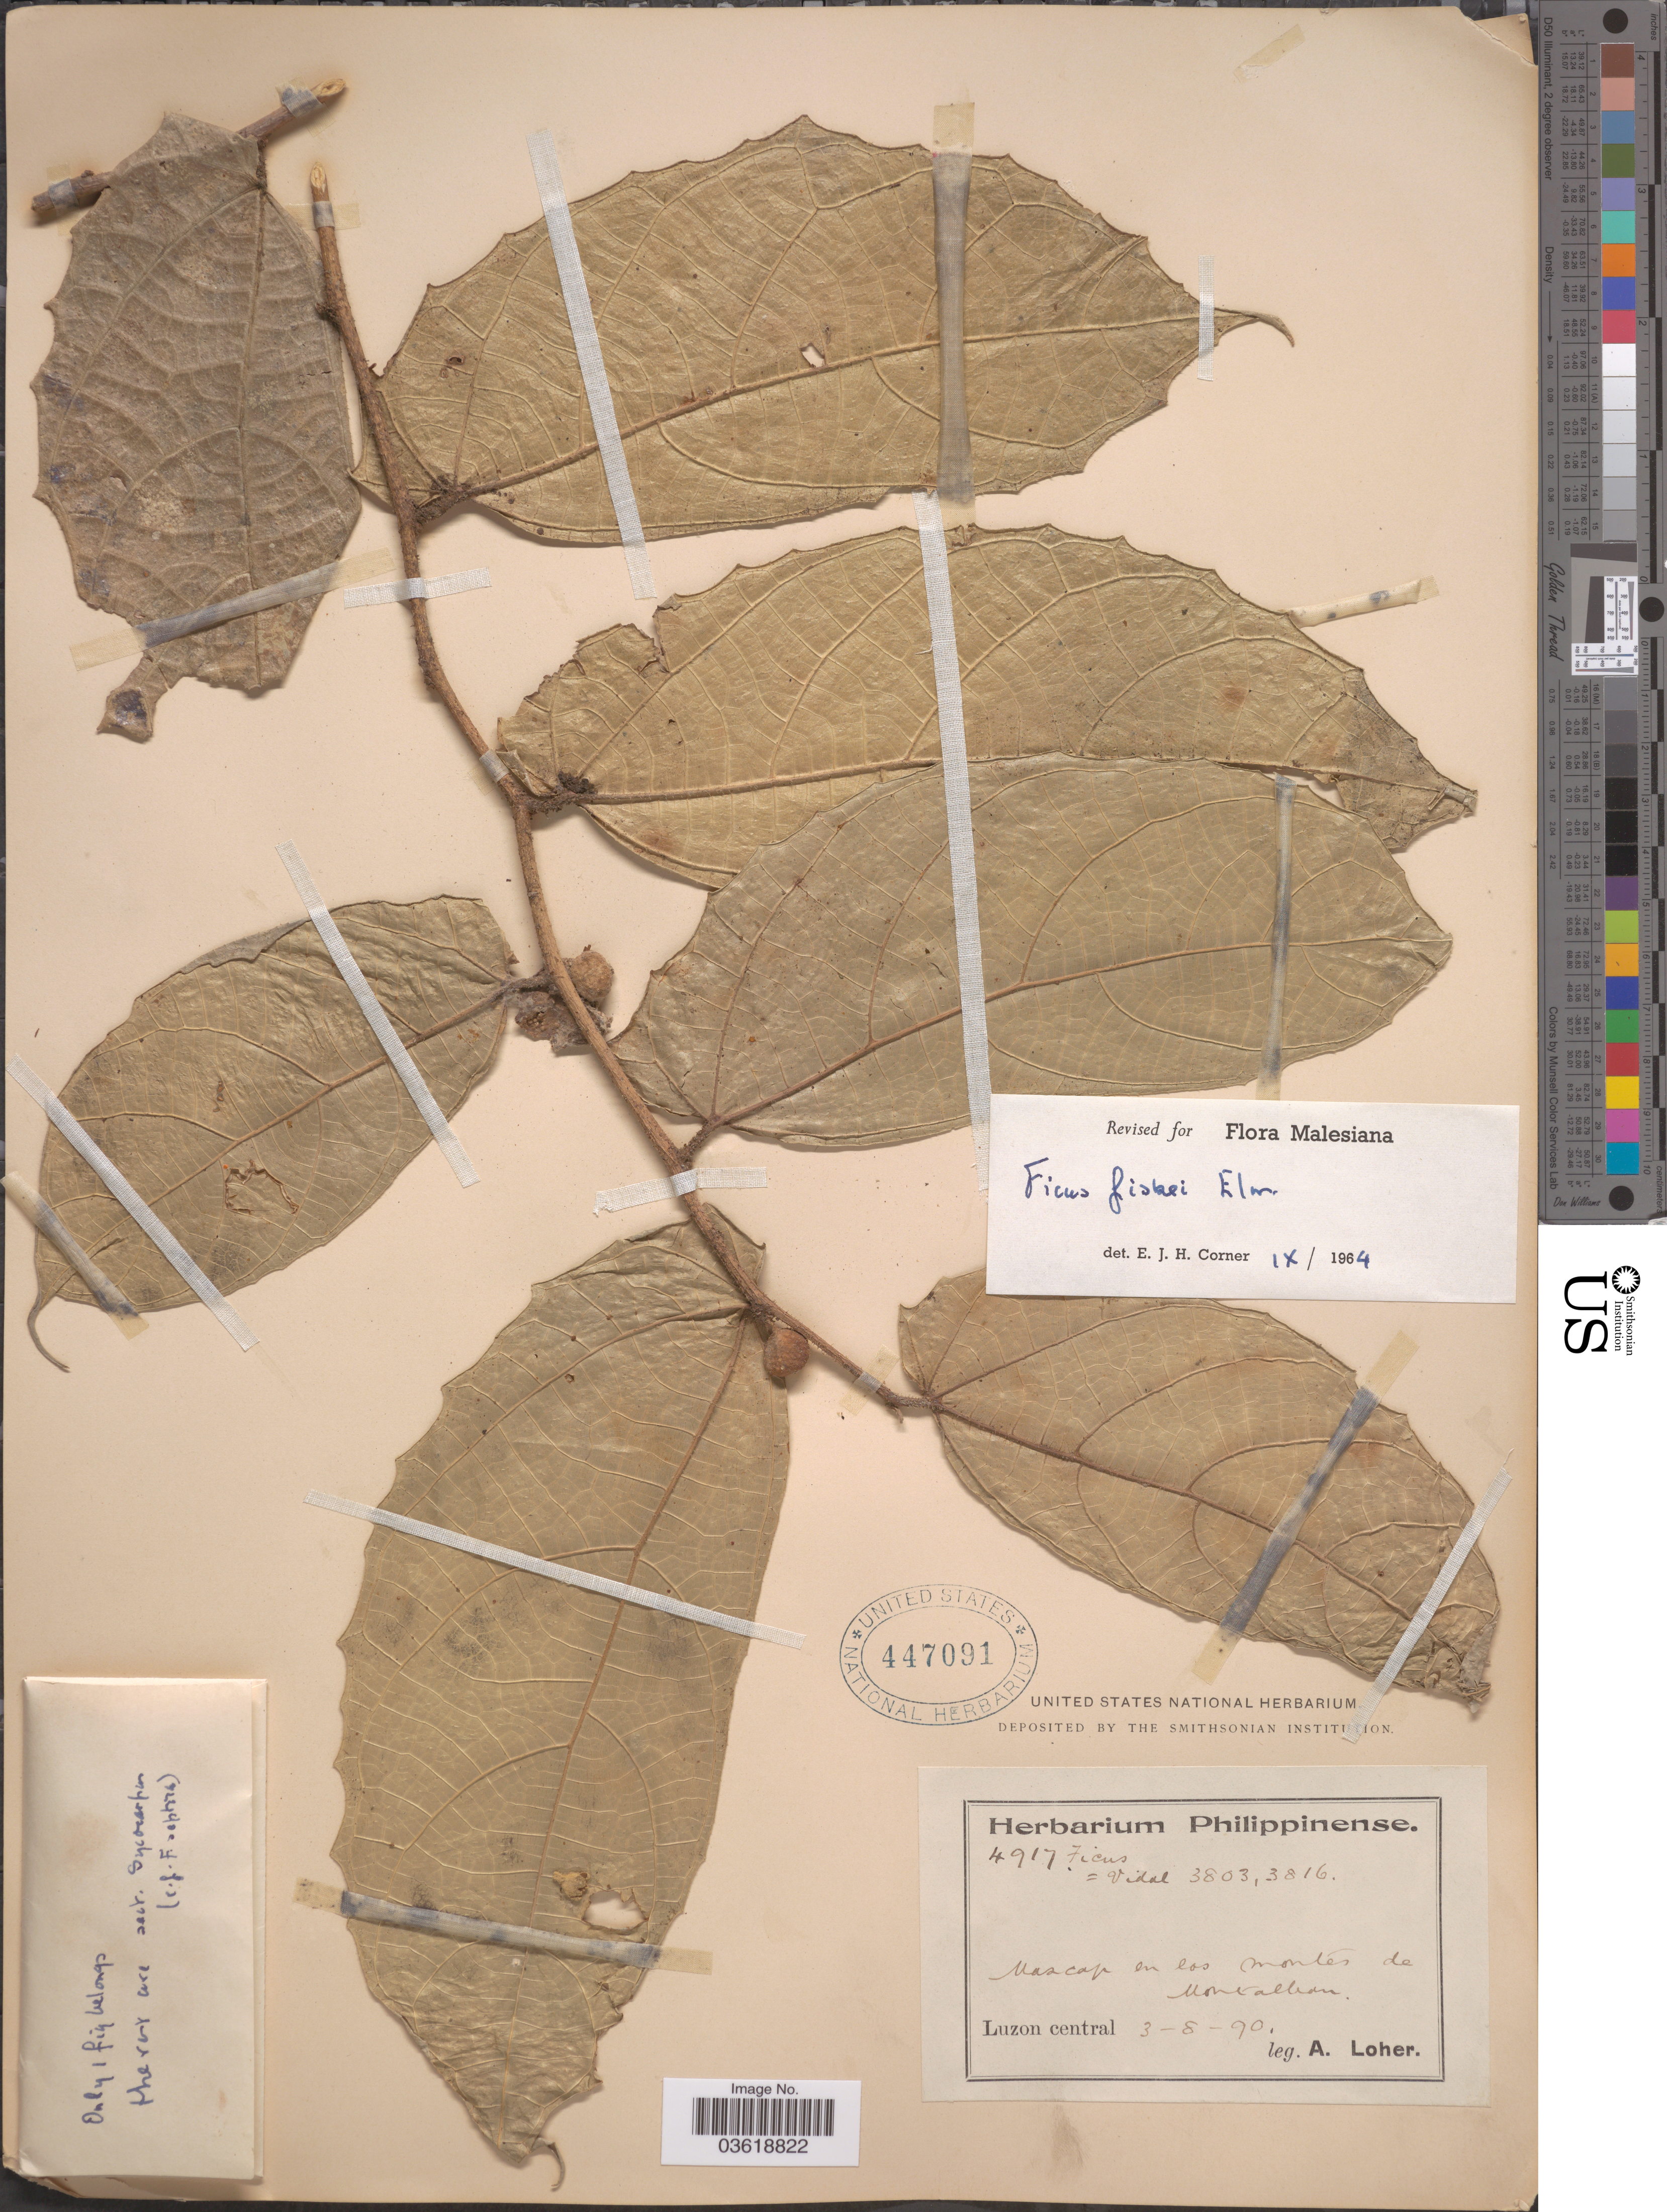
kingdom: Plantae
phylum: Tracheophyta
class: Magnoliopsida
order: Rosales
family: Moraceae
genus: Ficus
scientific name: Ficus fiskei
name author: Elmer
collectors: A. Loher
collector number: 4917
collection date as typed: Transcribed d/m/y: 3/8/90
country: Philippines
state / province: Central Luzon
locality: Mascap en los montes de Montalban. Luzon central.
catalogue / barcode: US 447091